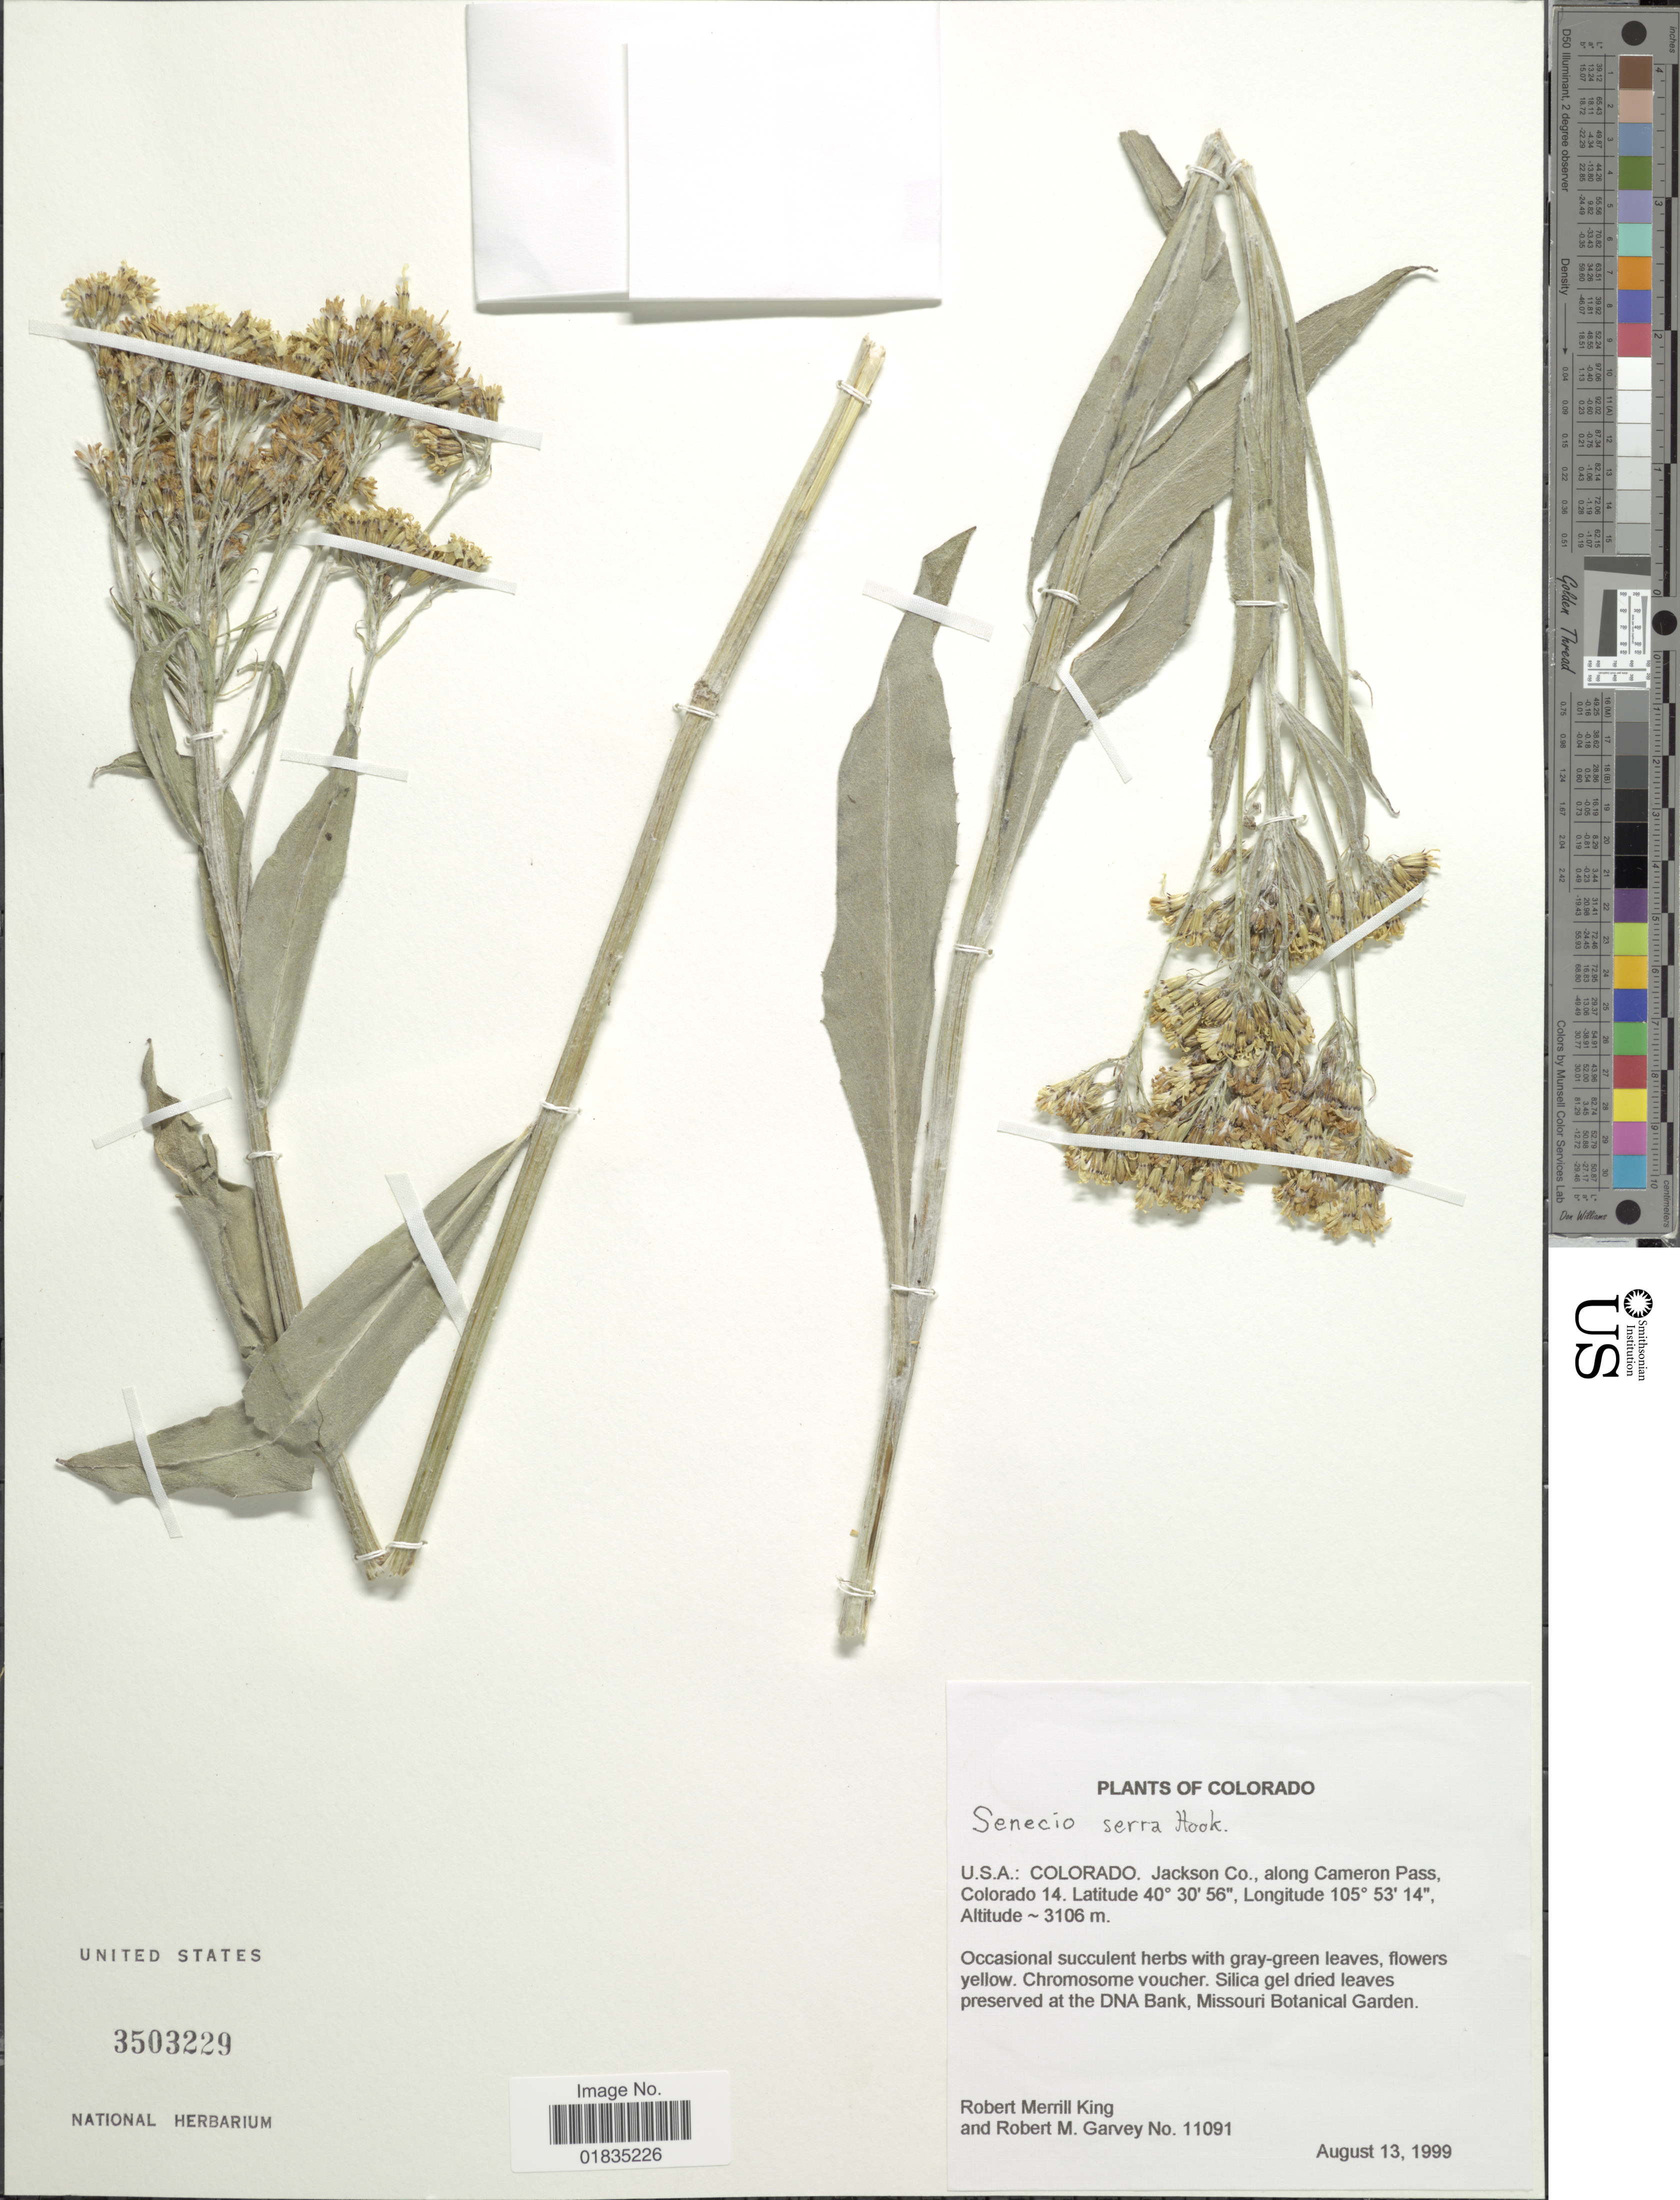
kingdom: Plantae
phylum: Tracheophyta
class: Magnoliopsida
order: Asterales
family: Asteraceae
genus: Senecio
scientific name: Senecio serra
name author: Hook.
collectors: R. M. King & R. Garvey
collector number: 11091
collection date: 1999-08-13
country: United States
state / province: Colorado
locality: Jackson Co., along Cameron Pass, Colorado 14.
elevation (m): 3106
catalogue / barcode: US 3503229